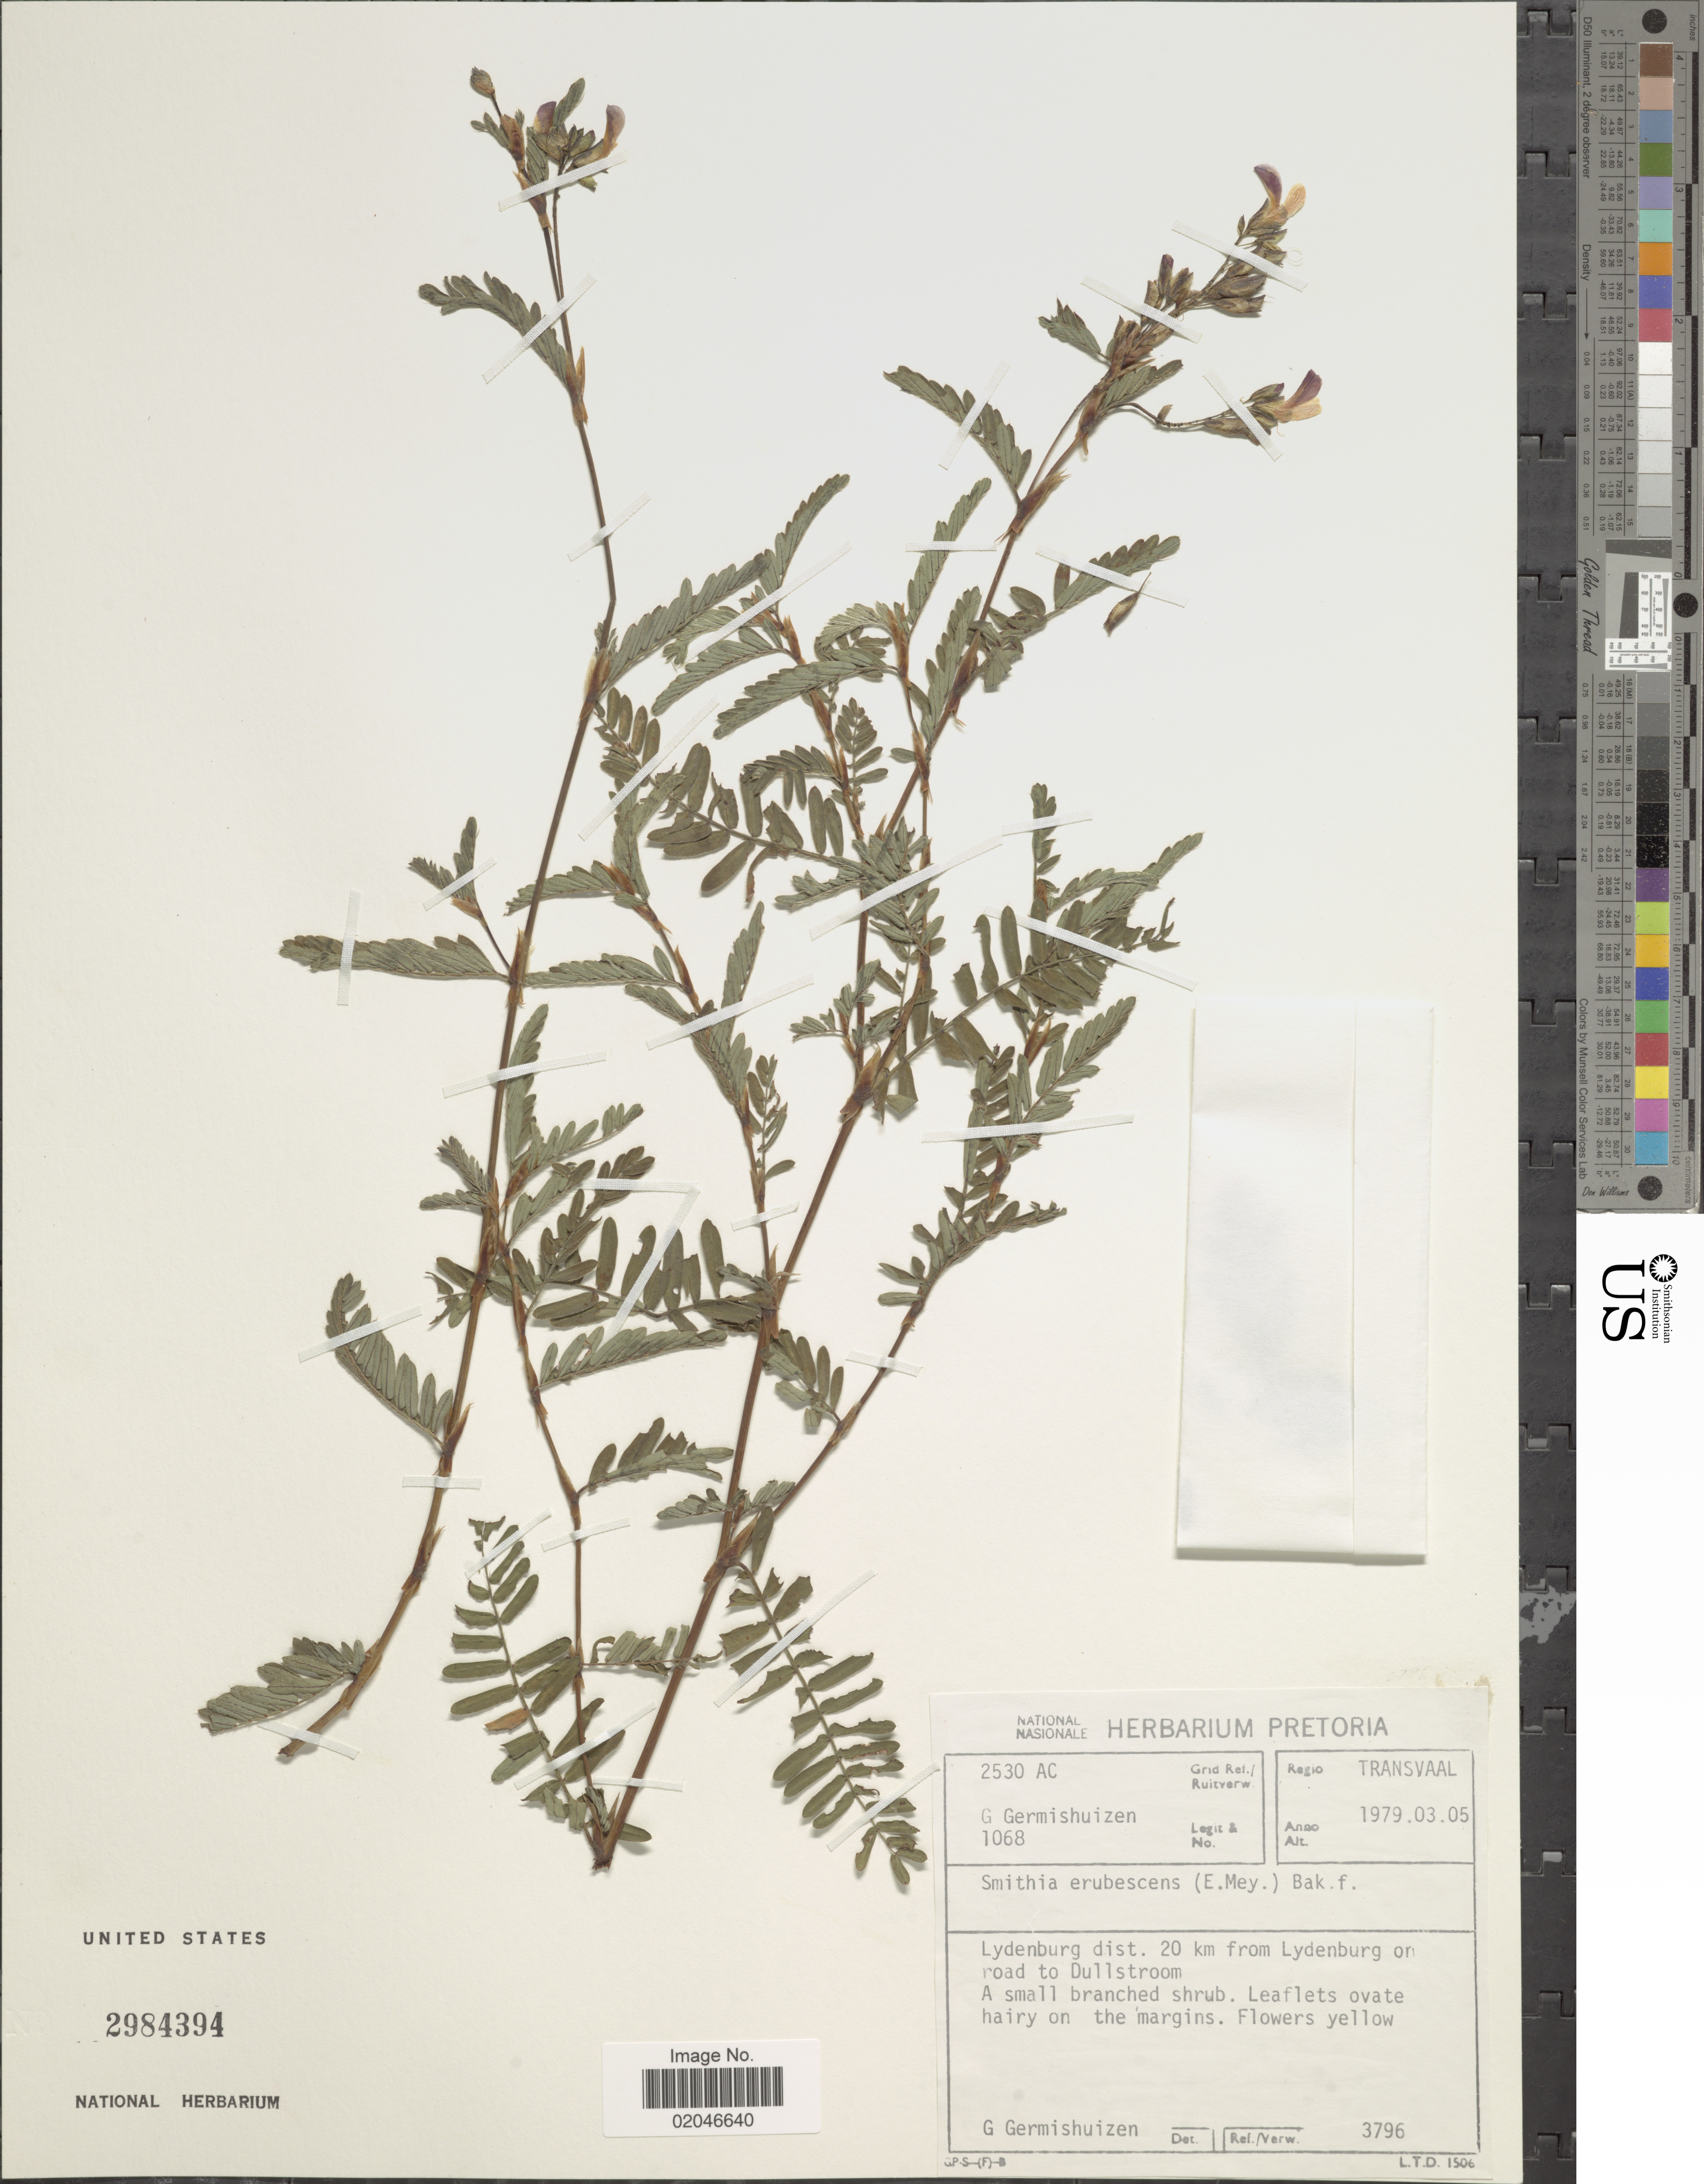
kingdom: Plantae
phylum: Tracheophyta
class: Magnoliopsida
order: Fabales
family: Fabaceae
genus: Smithia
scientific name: Smithia erubescens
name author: Baker f.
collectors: G. Germishuizen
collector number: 1068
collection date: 1979-03-05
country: South Africa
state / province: Mpumalanga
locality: Regio Transvaal, Lydenburg dist. 20 km from Lydenburg on road to Dullstroom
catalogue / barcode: US 2984394